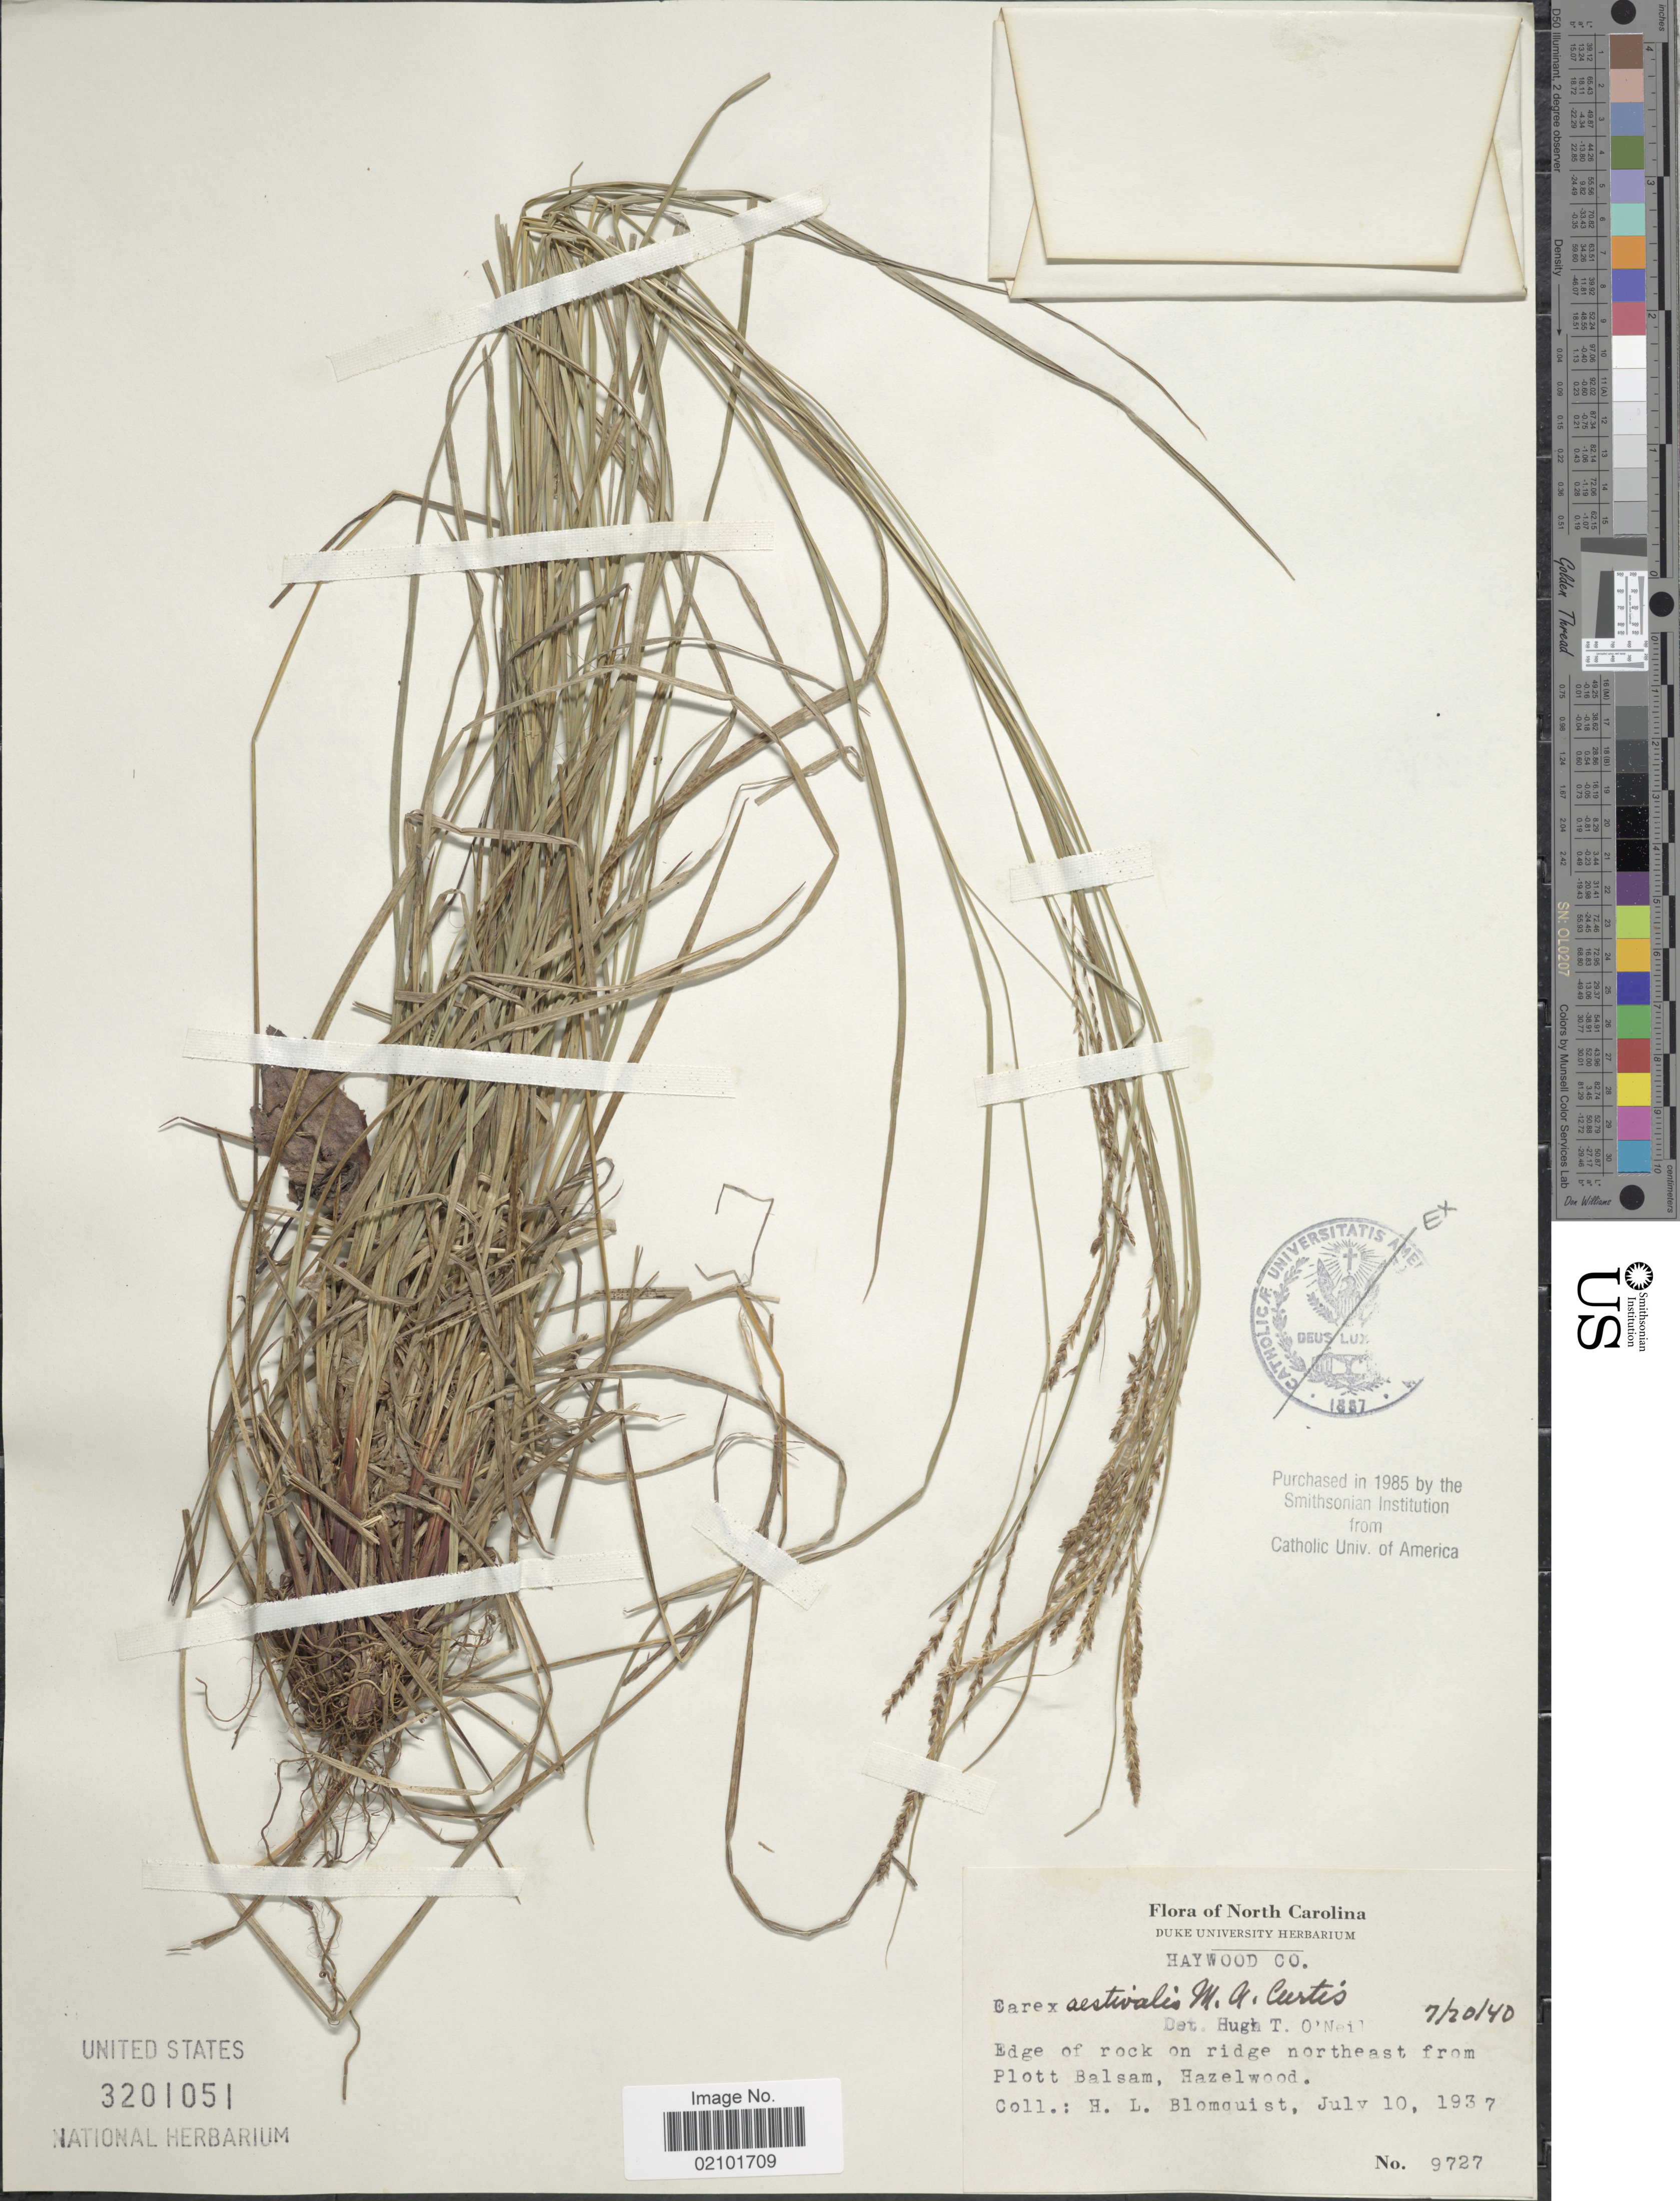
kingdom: Plantae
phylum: Tracheophyta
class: Liliopsida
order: Poales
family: Cyperaceae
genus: Carex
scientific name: Carex aestivalis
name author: M.A. Curtis ex A. Gray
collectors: H. Blomquist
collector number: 9727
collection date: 1937-07-10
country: United States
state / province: North Carolina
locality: Northeast from Plott Balsam, Hazelwood. Haywood Co. [unsure placement]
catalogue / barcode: US 3201051